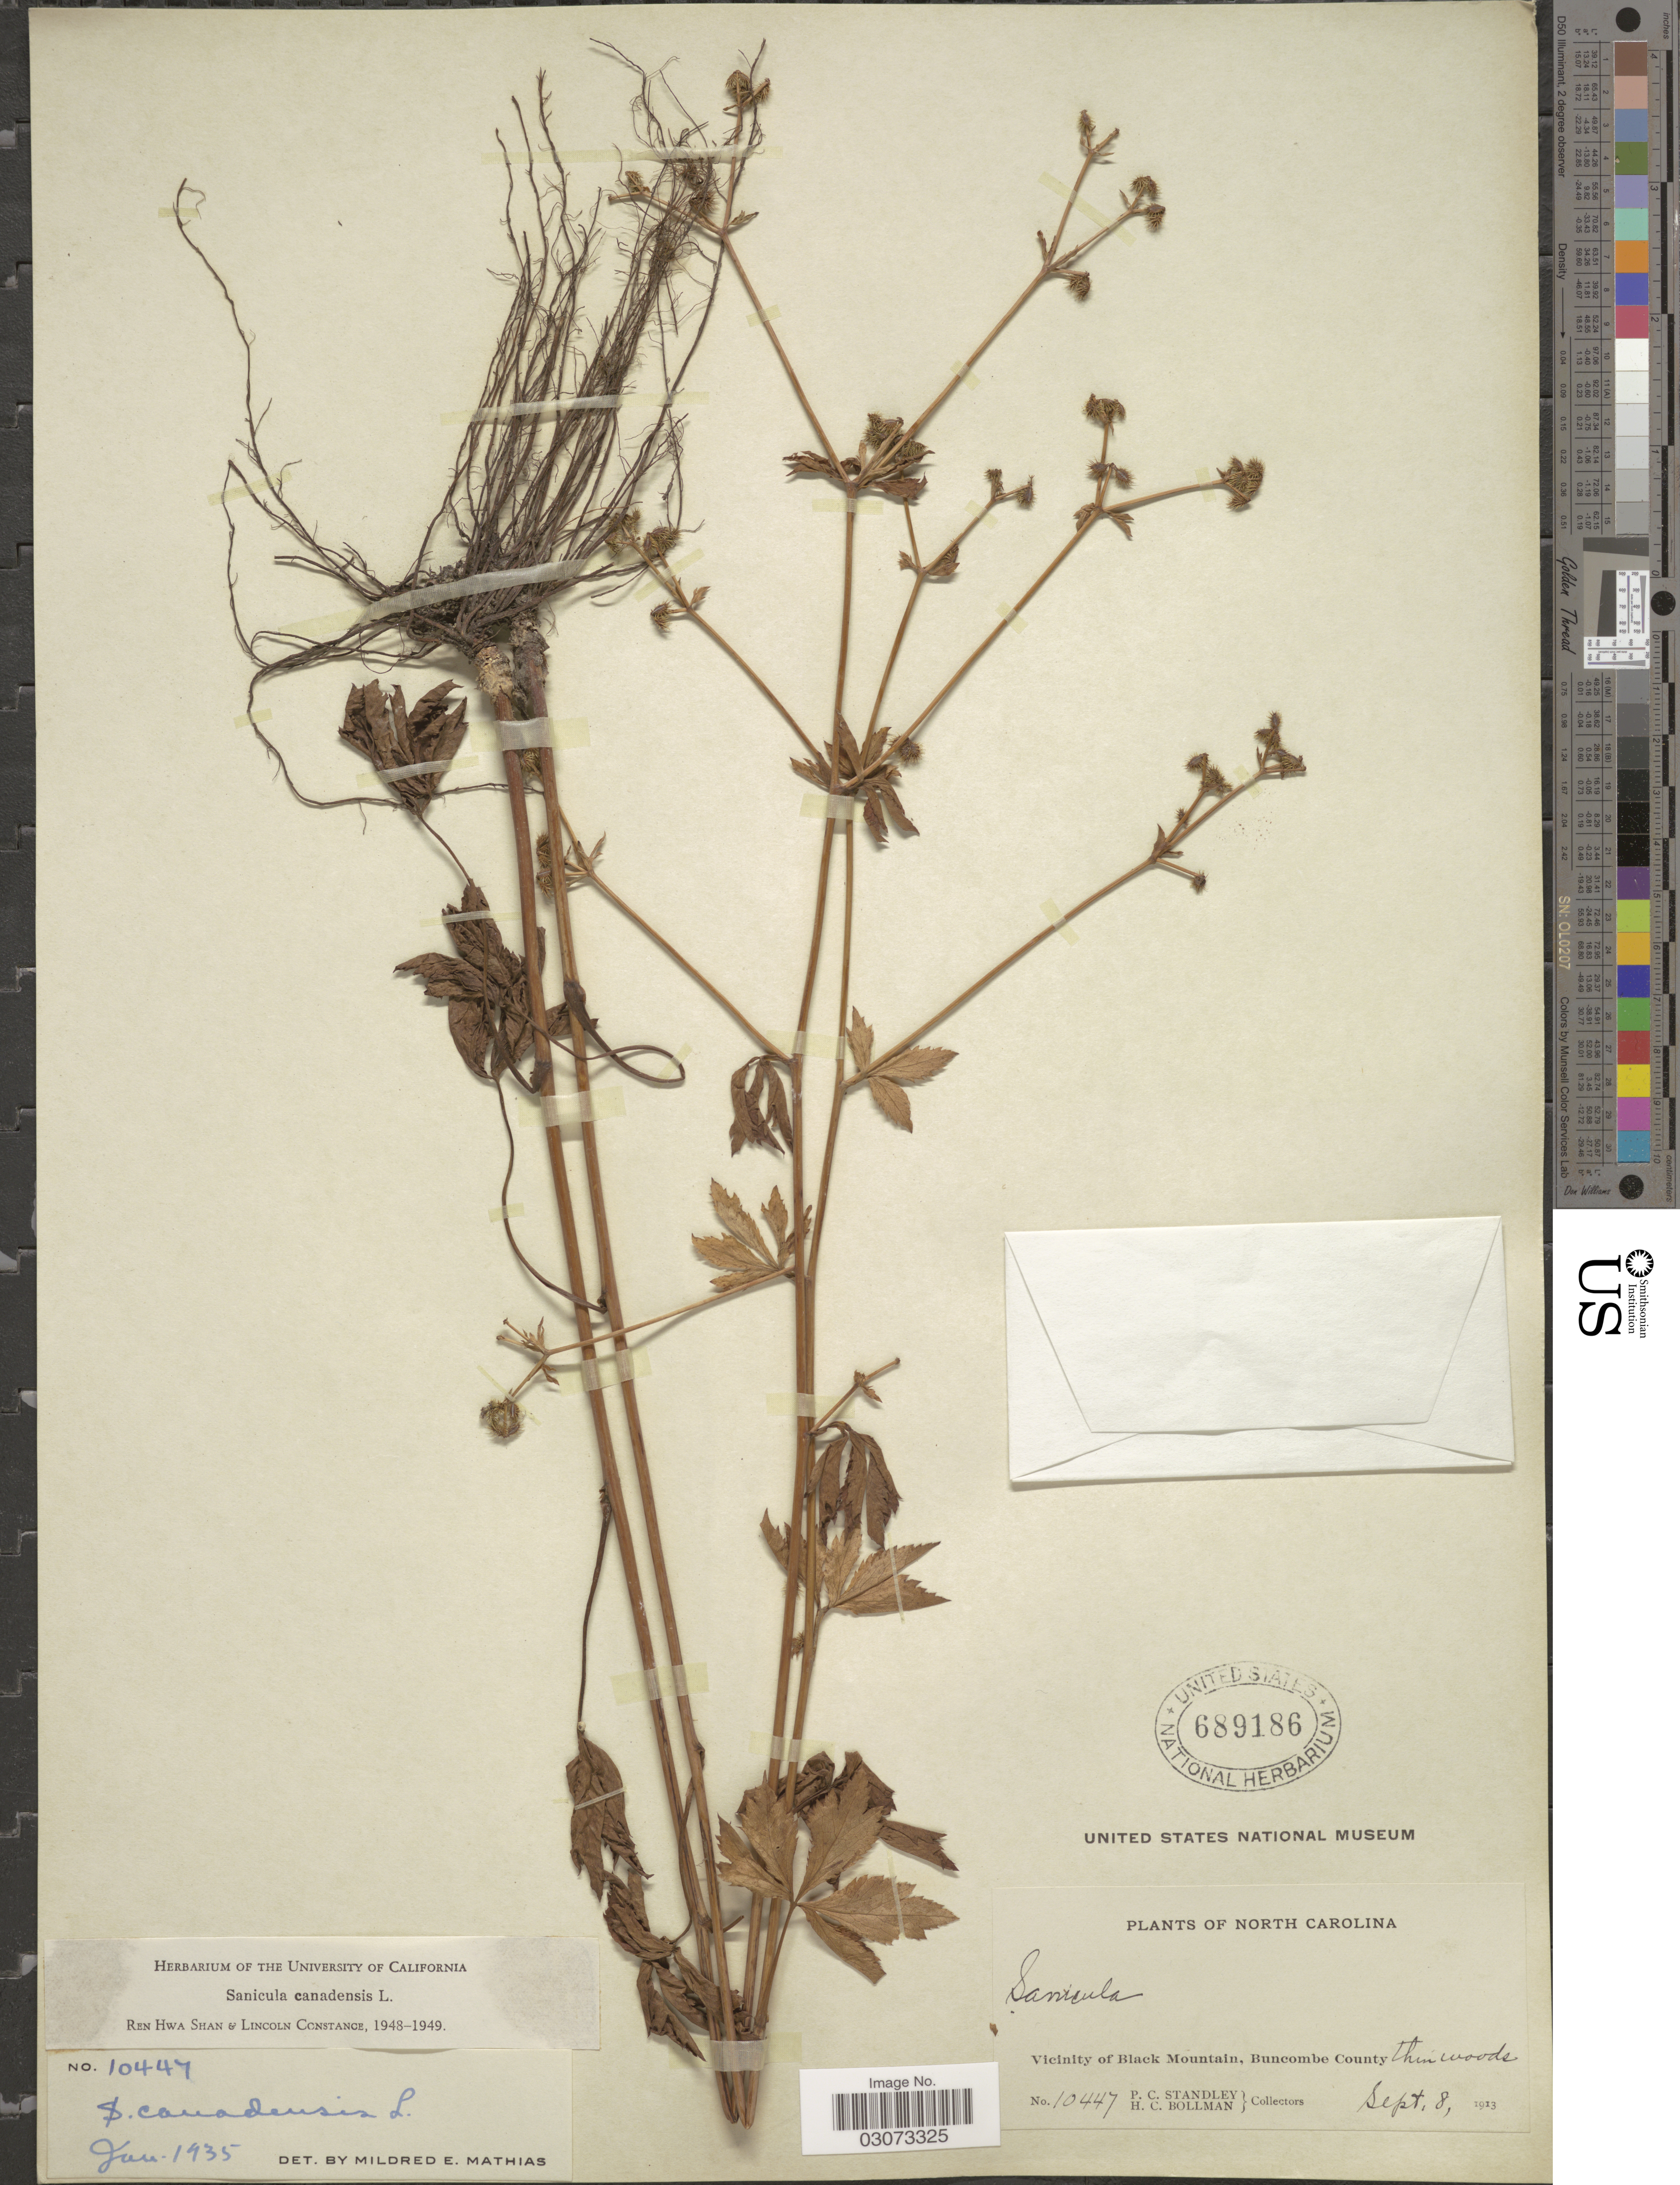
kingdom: Plantae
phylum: Tracheophyta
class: Magnoliopsida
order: Apiales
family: Apiaceae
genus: Sanicula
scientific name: Sanicula canadensis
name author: L.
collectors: P. C. Standley & H. C. Bollman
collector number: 10447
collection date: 1913-09-08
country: United States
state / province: North Carolina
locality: Vicinity of Black Mountain, Buncombe County.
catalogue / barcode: US 689186